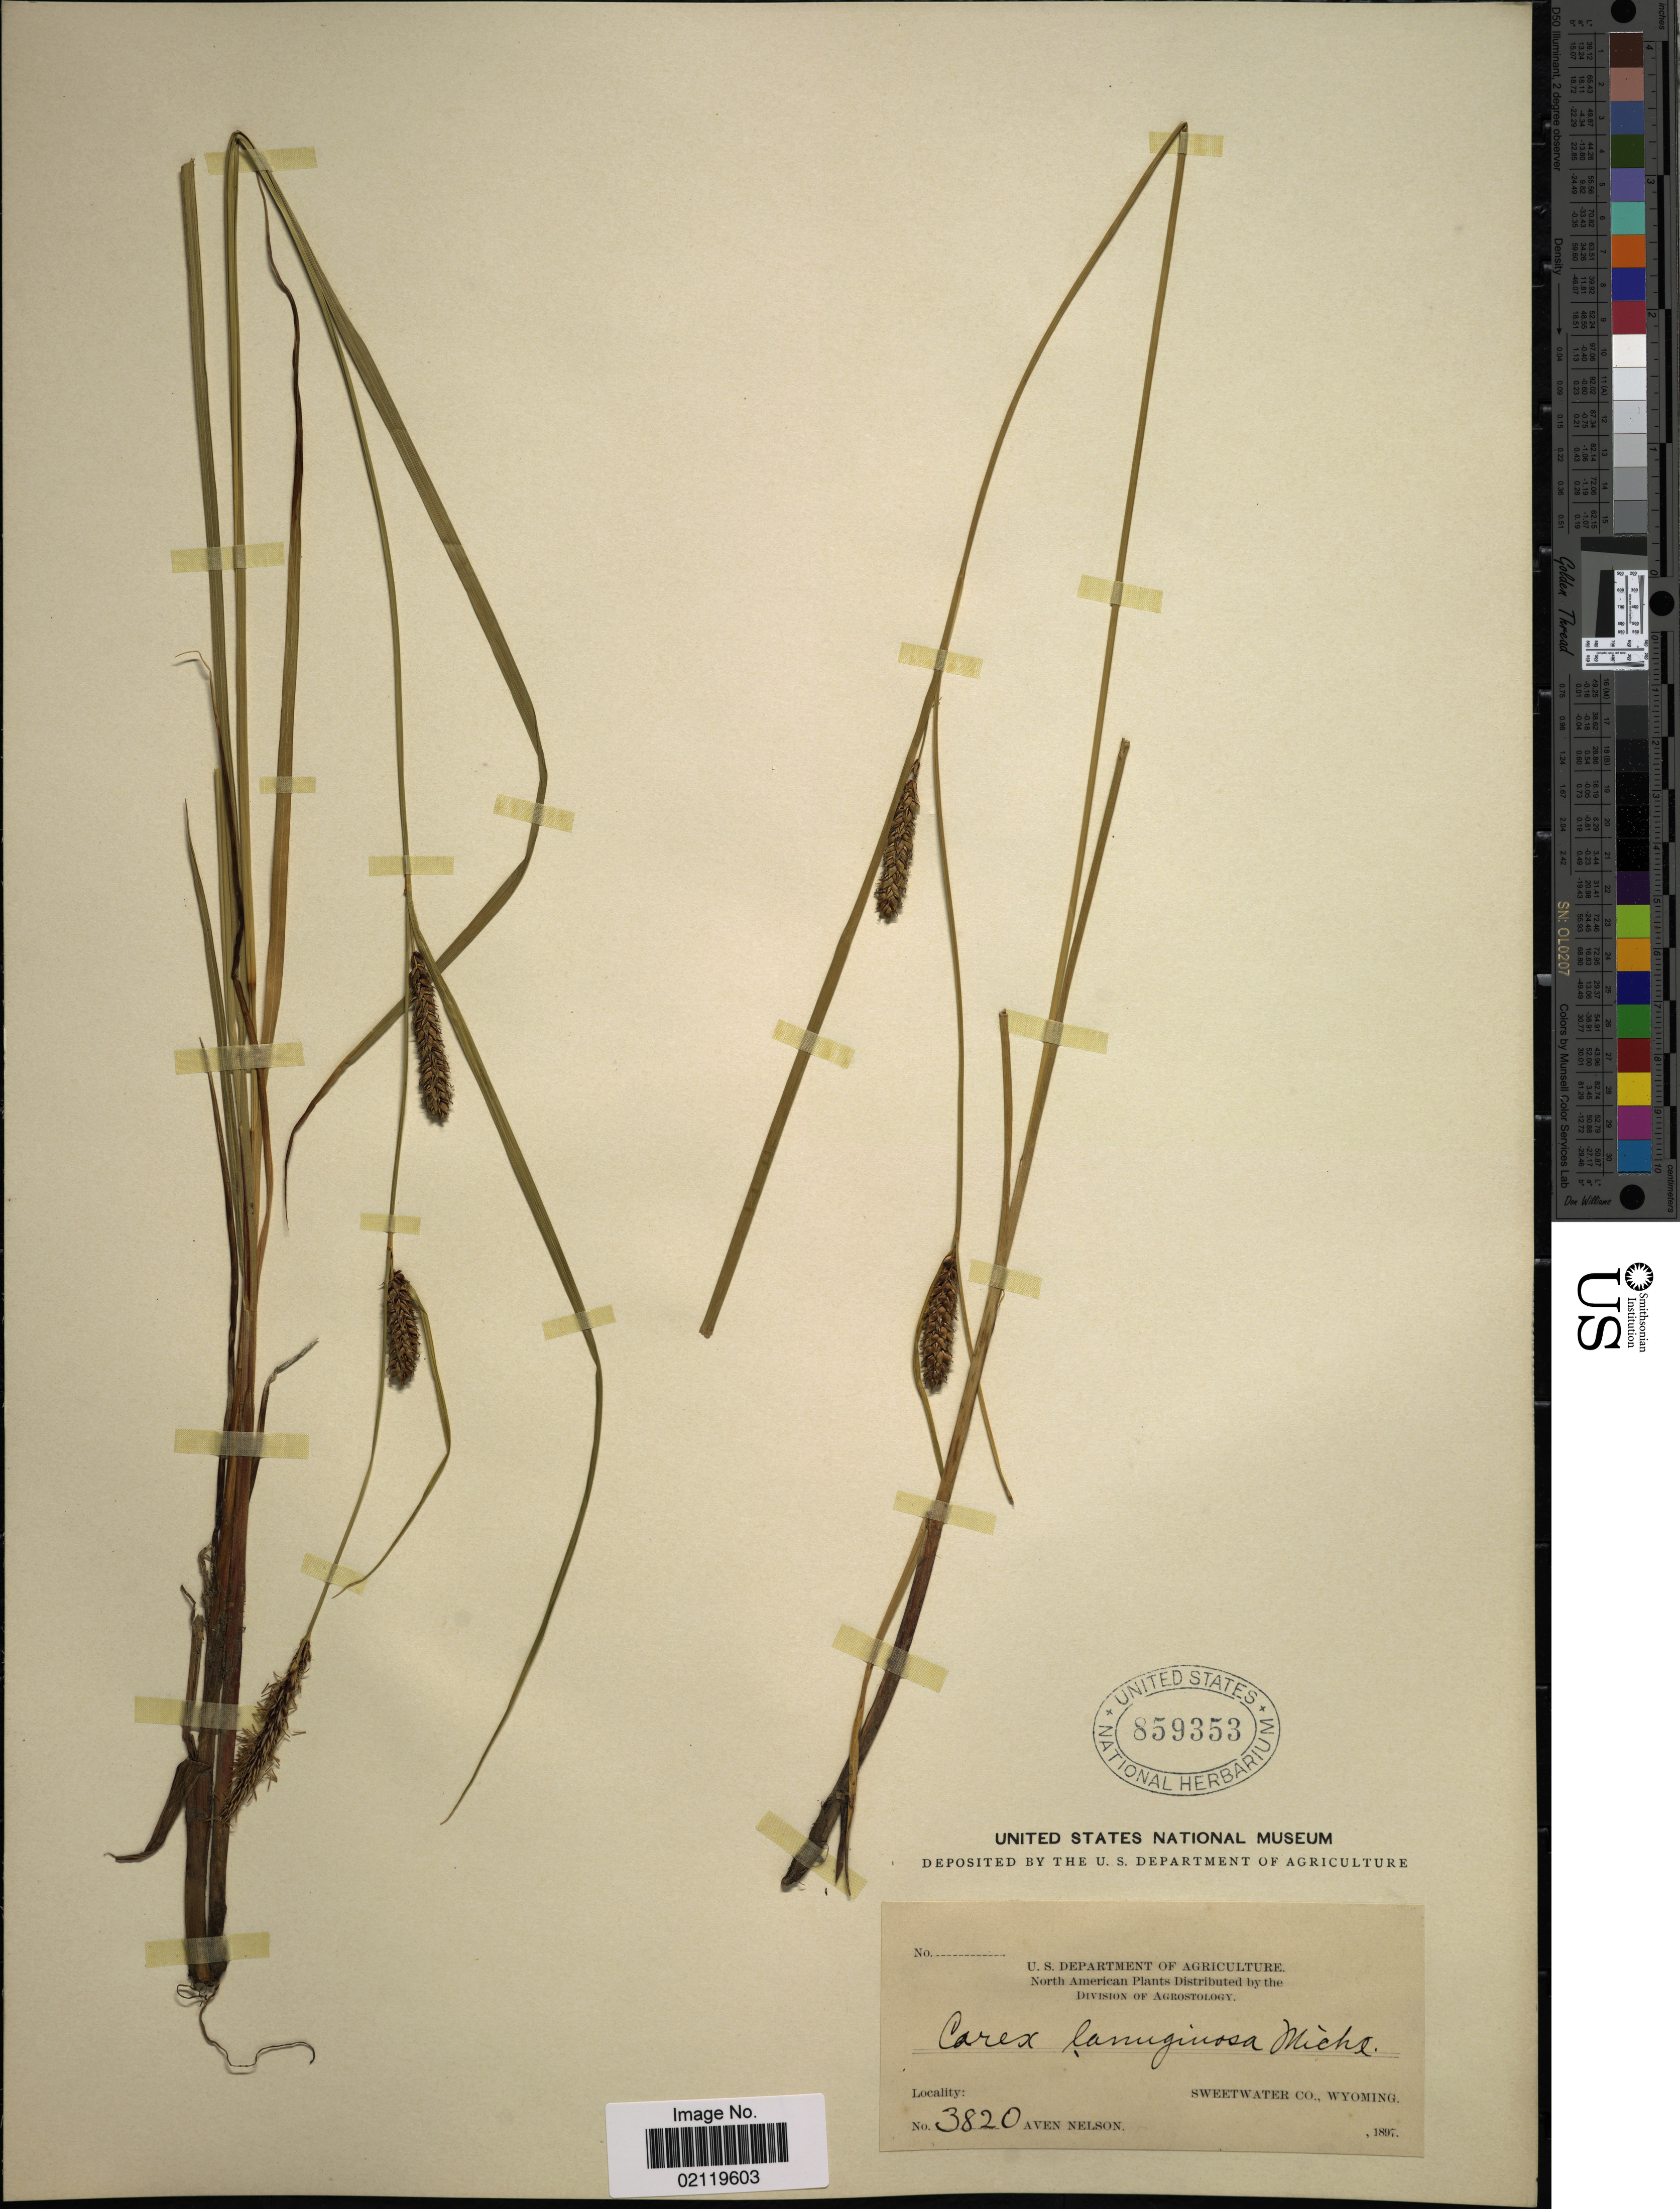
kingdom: Plantae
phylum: Tracheophyta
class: Liliopsida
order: Poales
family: Cyperaceae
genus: Carex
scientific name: Carex pellita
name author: Muhl. ex Willd.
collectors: A. Nelson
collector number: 3820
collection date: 1897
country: United States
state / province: Wyoming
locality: Sweetwater Co.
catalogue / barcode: US 859353